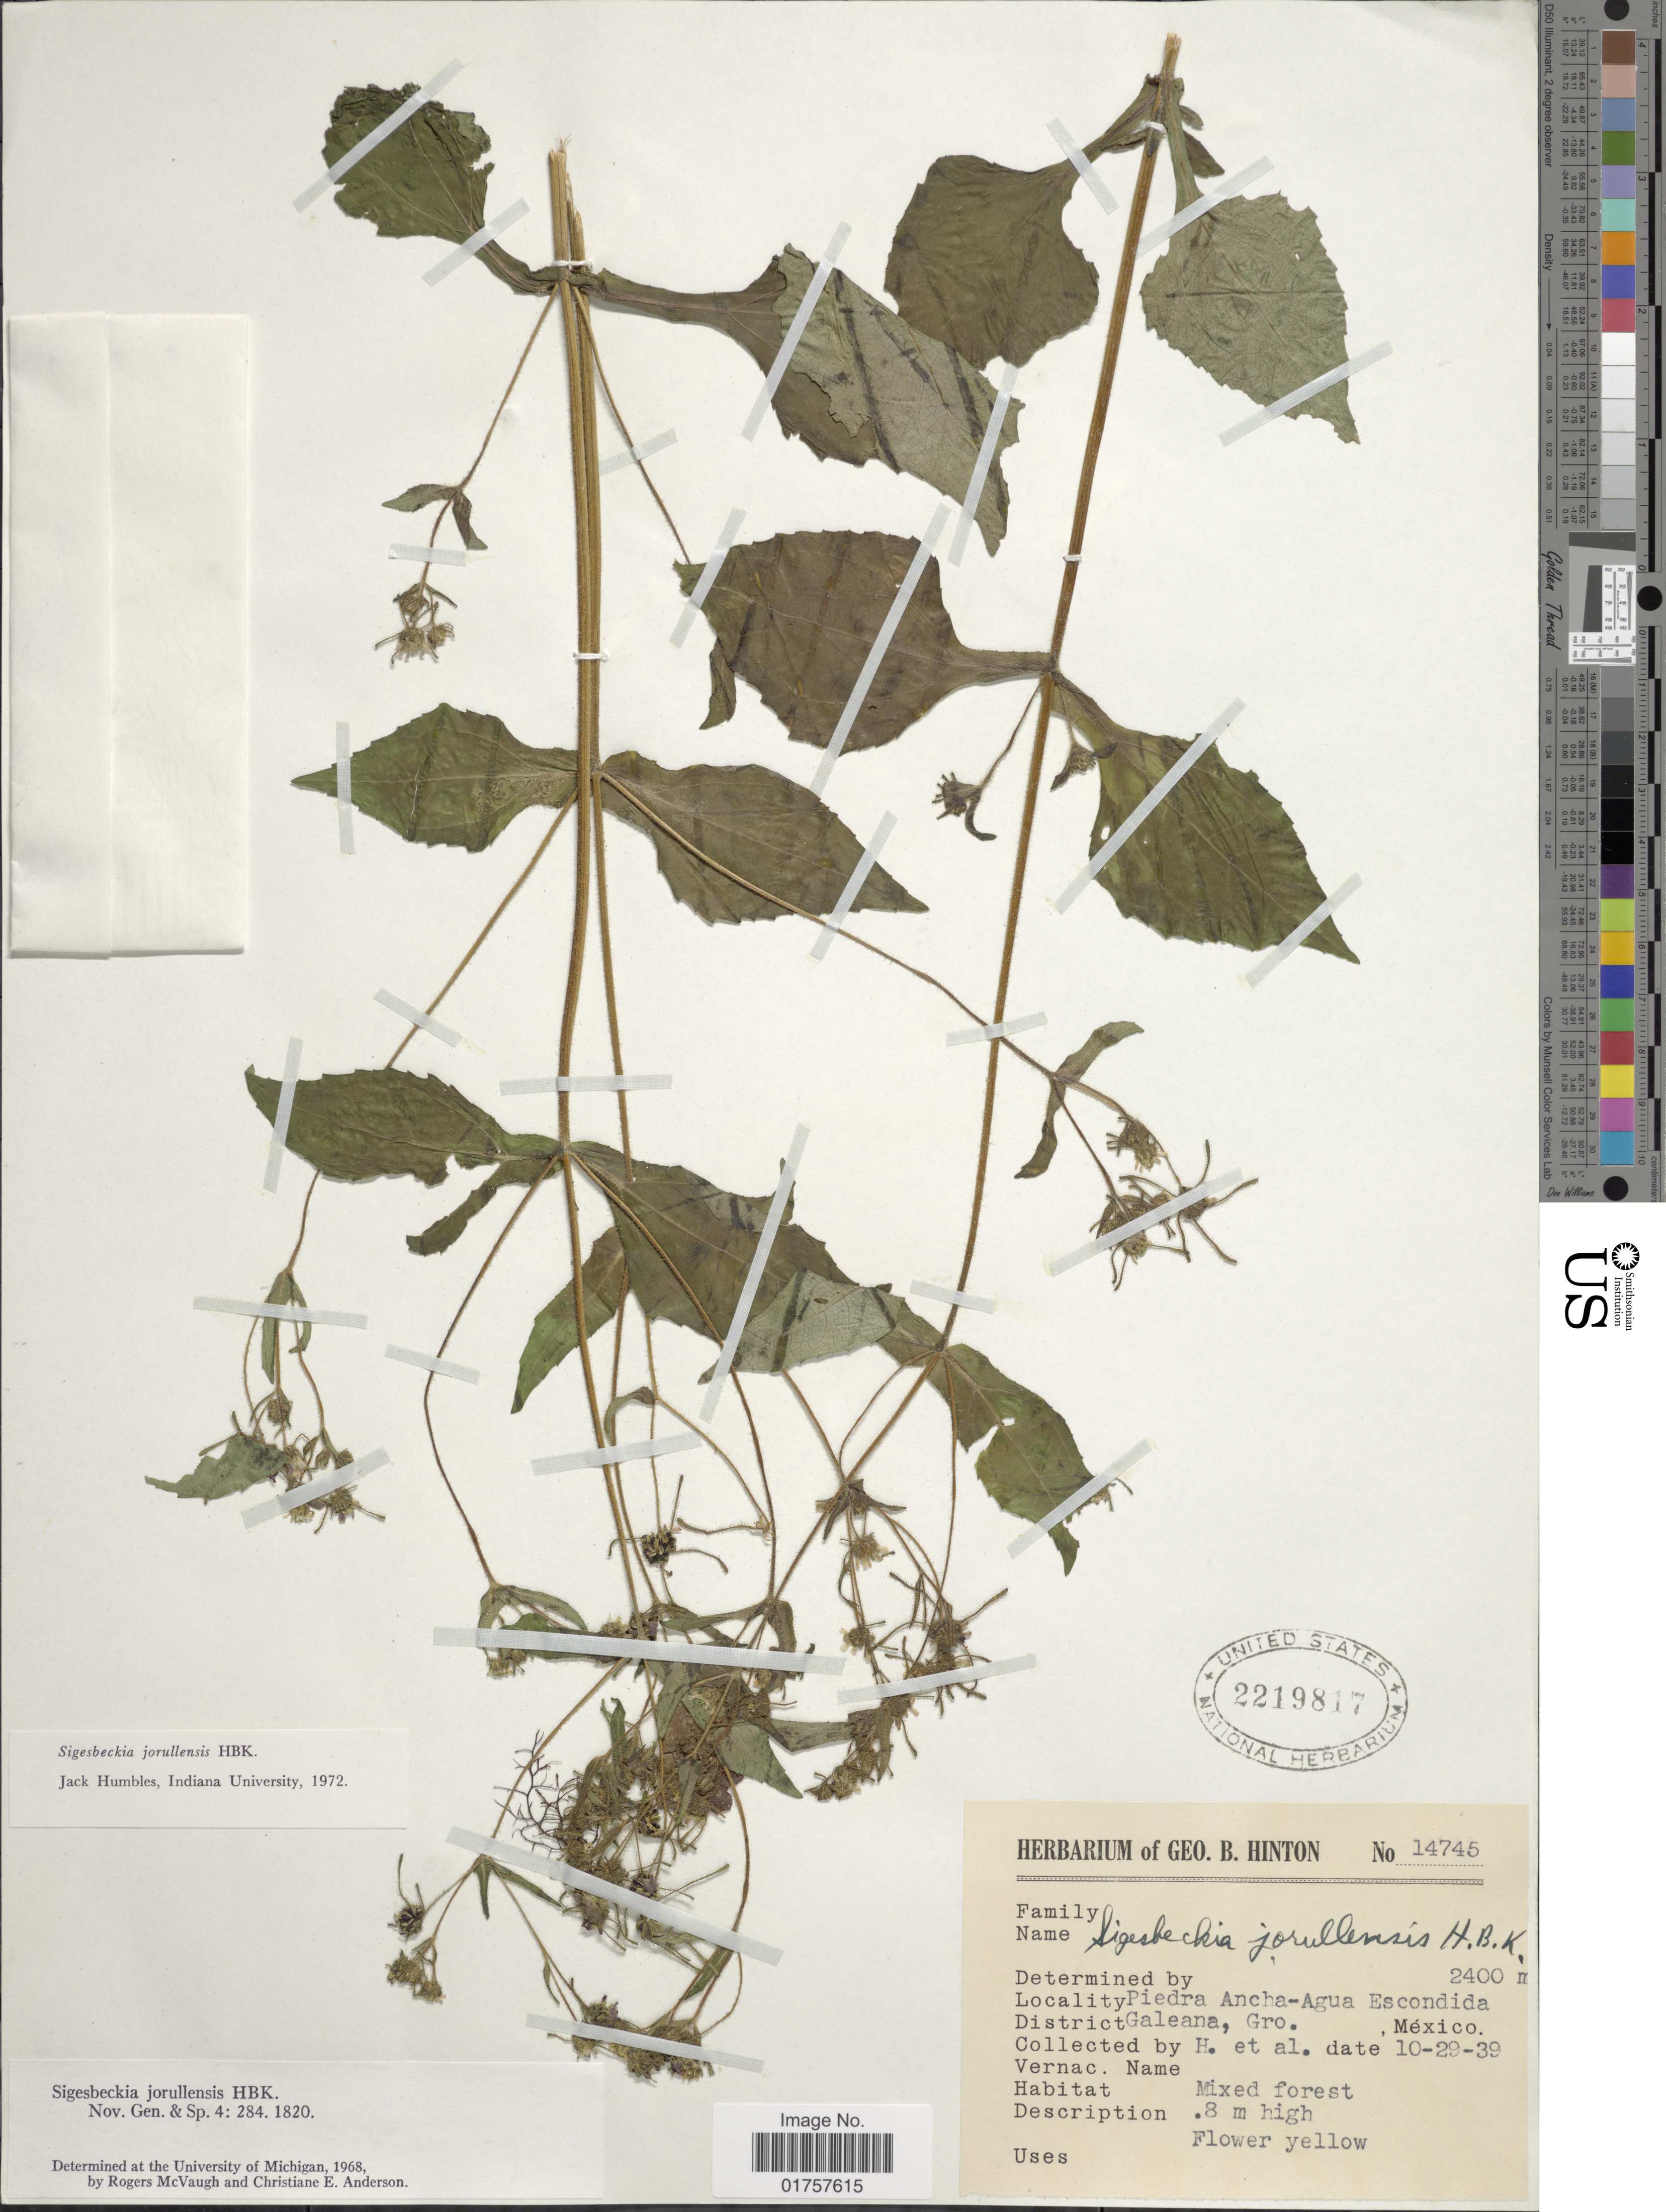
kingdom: Plantae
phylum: Tracheophyta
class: Magnoliopsida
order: Asterales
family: Asteraceae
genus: Sigesbeckia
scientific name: Sigesbeckia jorullensis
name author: Kunth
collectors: G. B. Hinton & et al.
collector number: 14745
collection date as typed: Transcribed d/m/y: 29/10/39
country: Mexico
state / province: Guerrero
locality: Piedra Ancha-Agua Escondida. District Galeana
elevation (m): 2400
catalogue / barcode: US 2219817